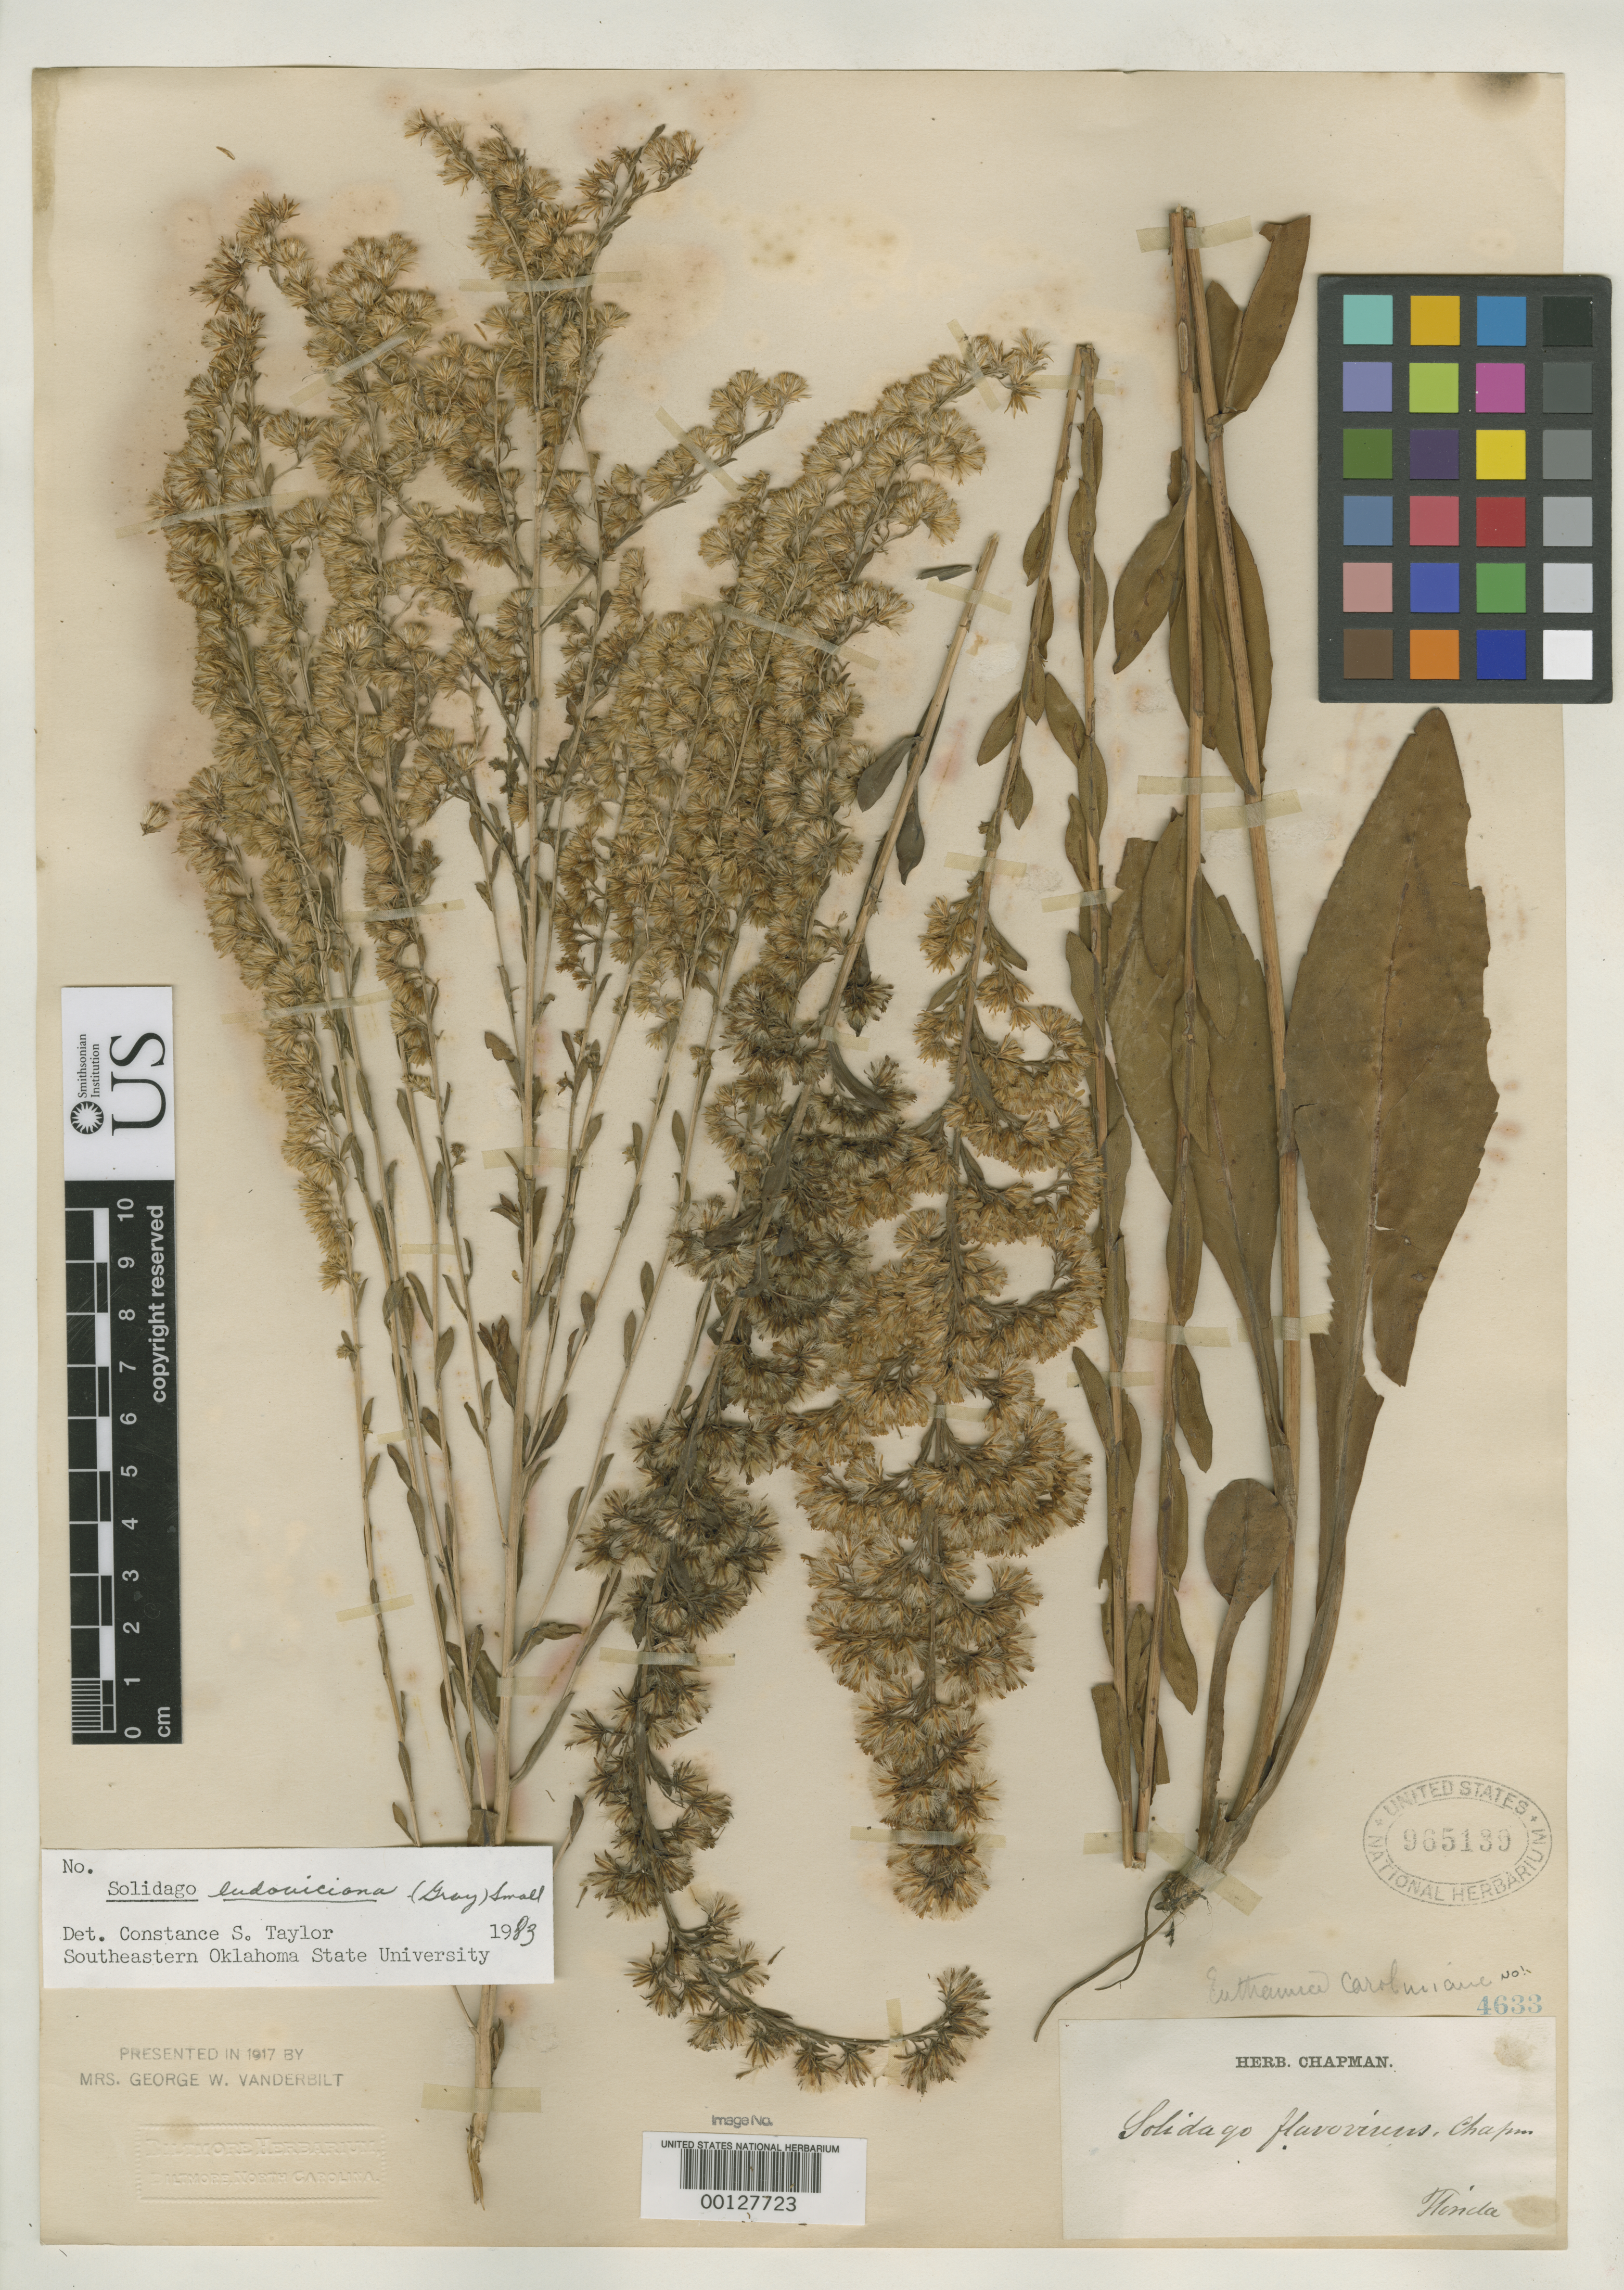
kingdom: Plantae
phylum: Tracheophyta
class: Magnoliopsida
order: Asterales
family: Asteraceae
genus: Solidago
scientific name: Solidago flavovirens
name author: Chapm.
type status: Type Collection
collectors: A. W. Chapman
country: United States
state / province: Florida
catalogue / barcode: US 965139